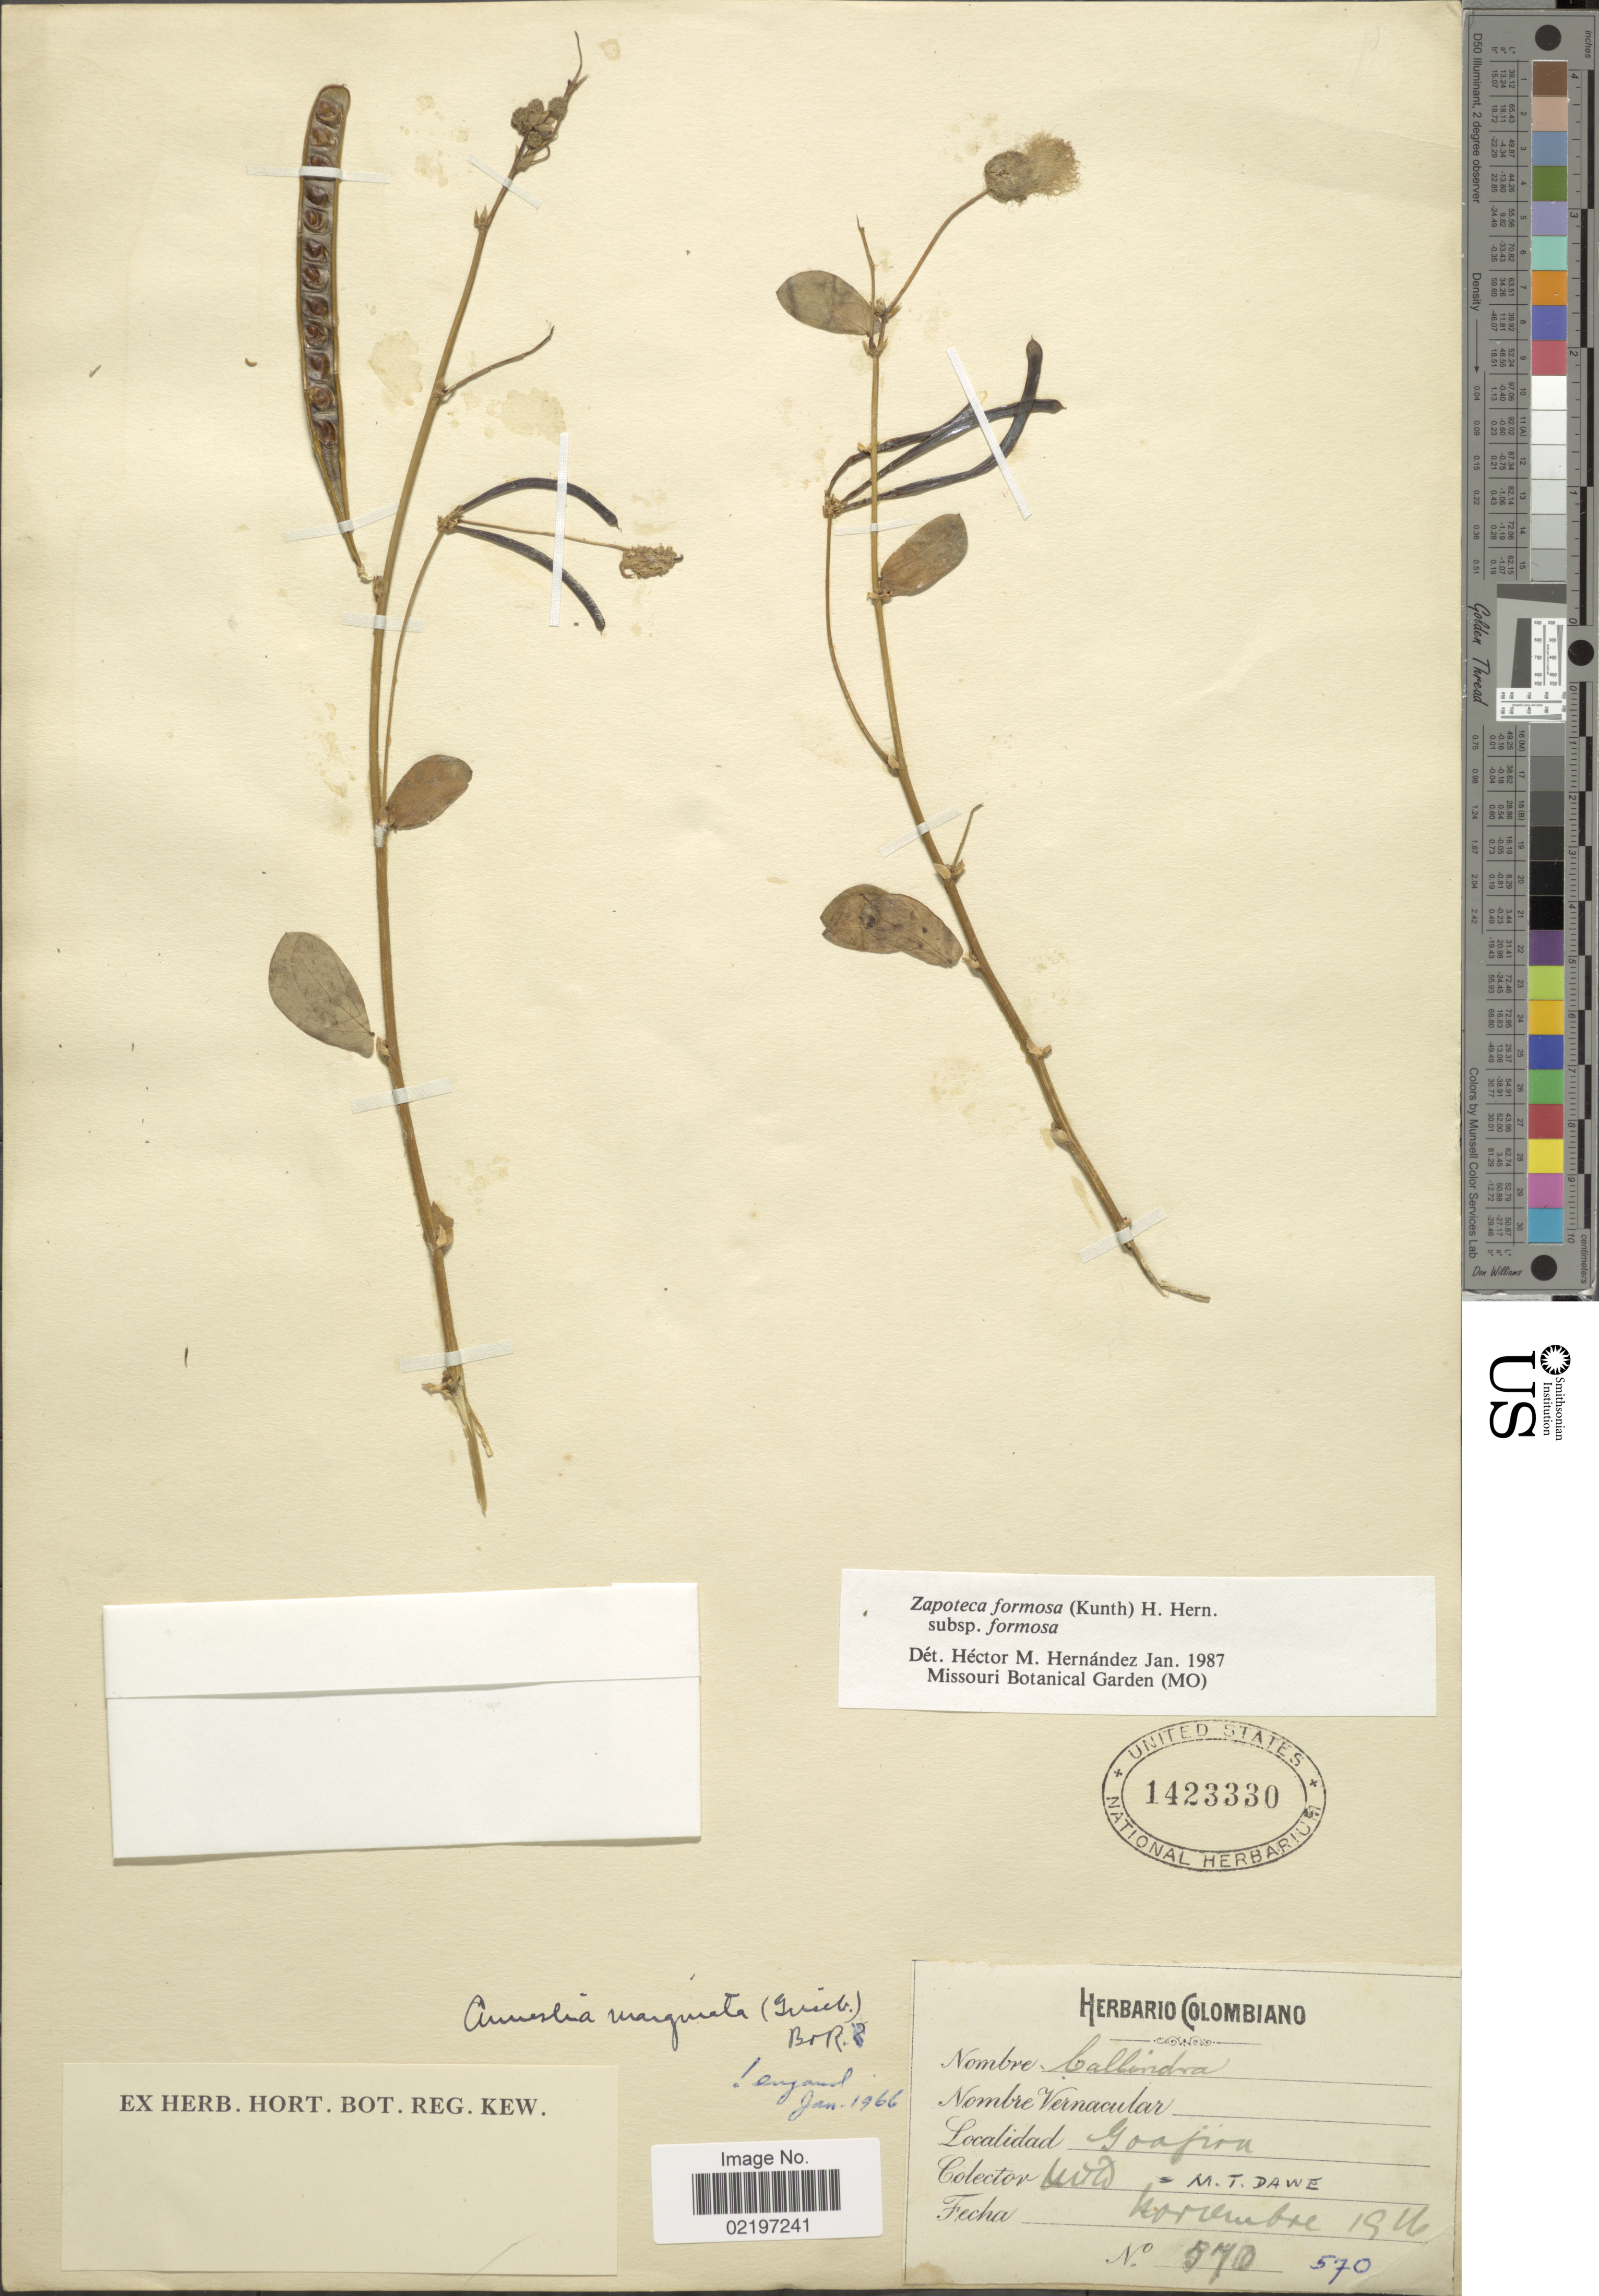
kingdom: Plantae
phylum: Tracheophyta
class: Magnoliopsida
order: Fabales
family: Fabaceae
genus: Zapoteca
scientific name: Zapoteca formosa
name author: (Kunth) H.M. Hern.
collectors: M. T. Dawe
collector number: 570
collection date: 1916-11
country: Colombia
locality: Goajira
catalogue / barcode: US 1423330